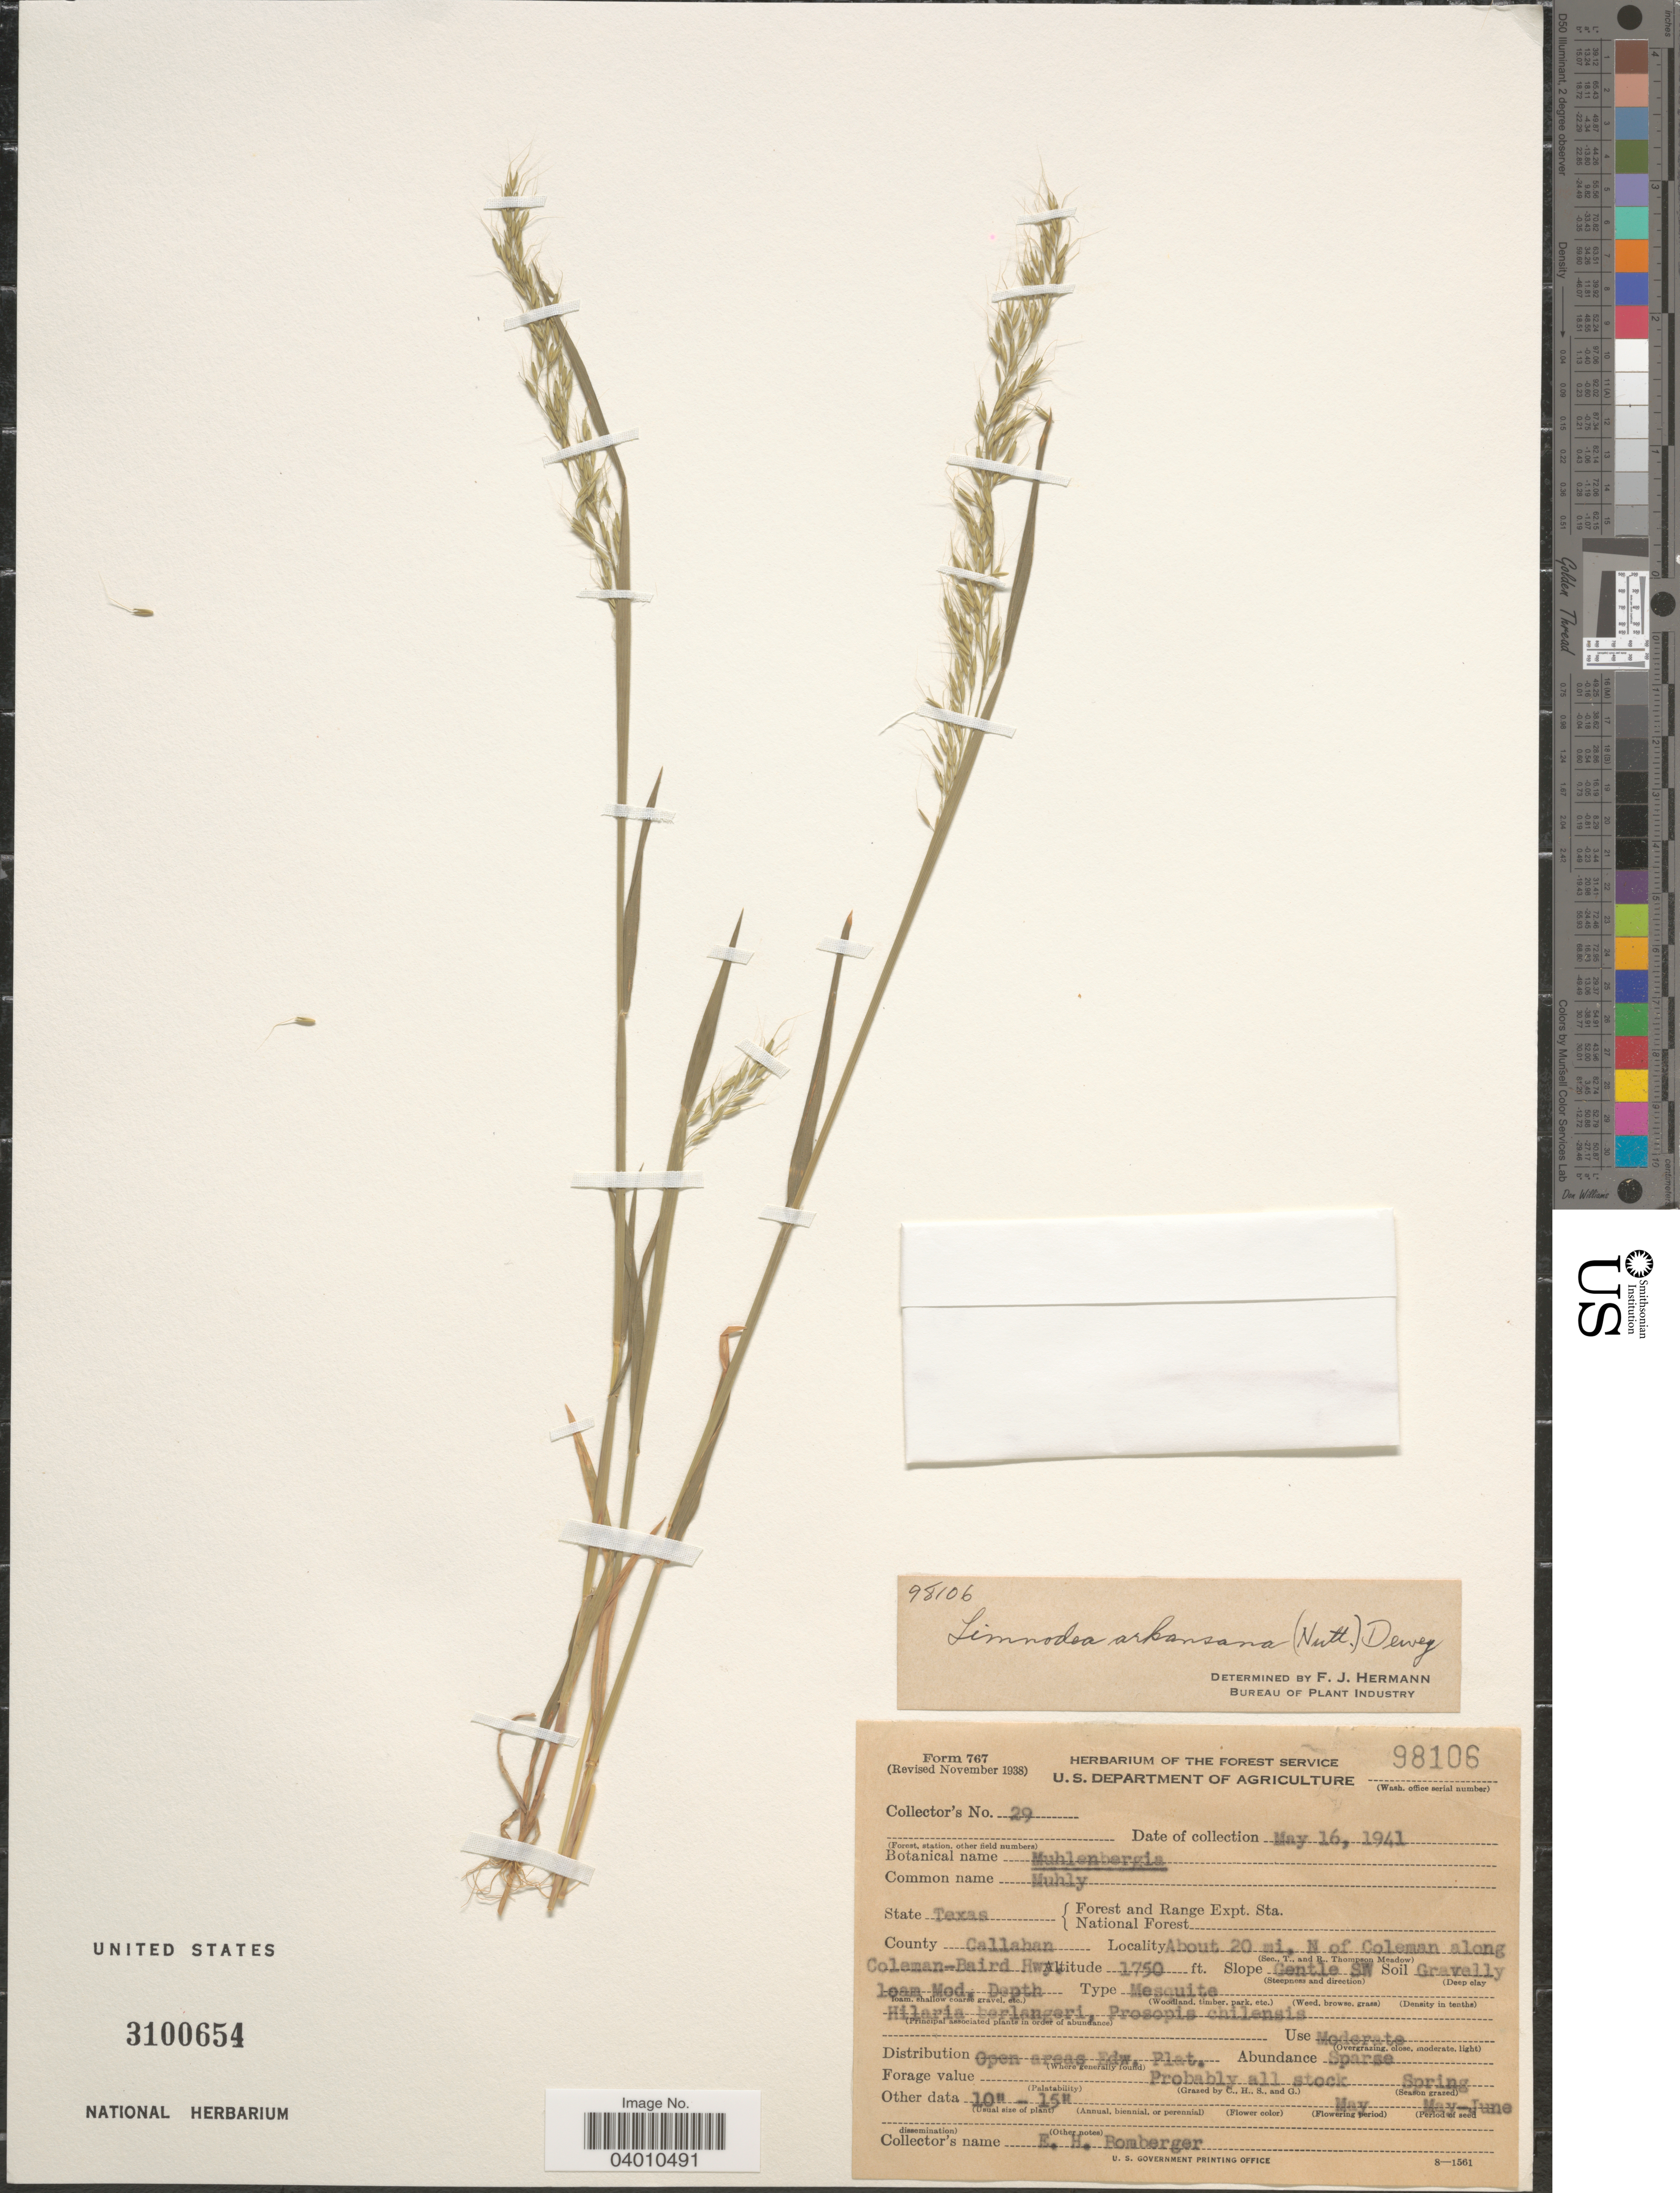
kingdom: Plantae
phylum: Tracheophyta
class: Liliopsida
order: Poales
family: Poaceae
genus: Limnodea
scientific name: Limnodea arkansana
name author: (Nutt.) L.H. Dewey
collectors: E. Bomberger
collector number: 29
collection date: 1941-05-16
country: United States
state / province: Texas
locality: County Callahan. About 20 mi. N of Coleman along Coleman-Baird Hwy. Slope Gentle SW.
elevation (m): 533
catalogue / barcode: US 3100654